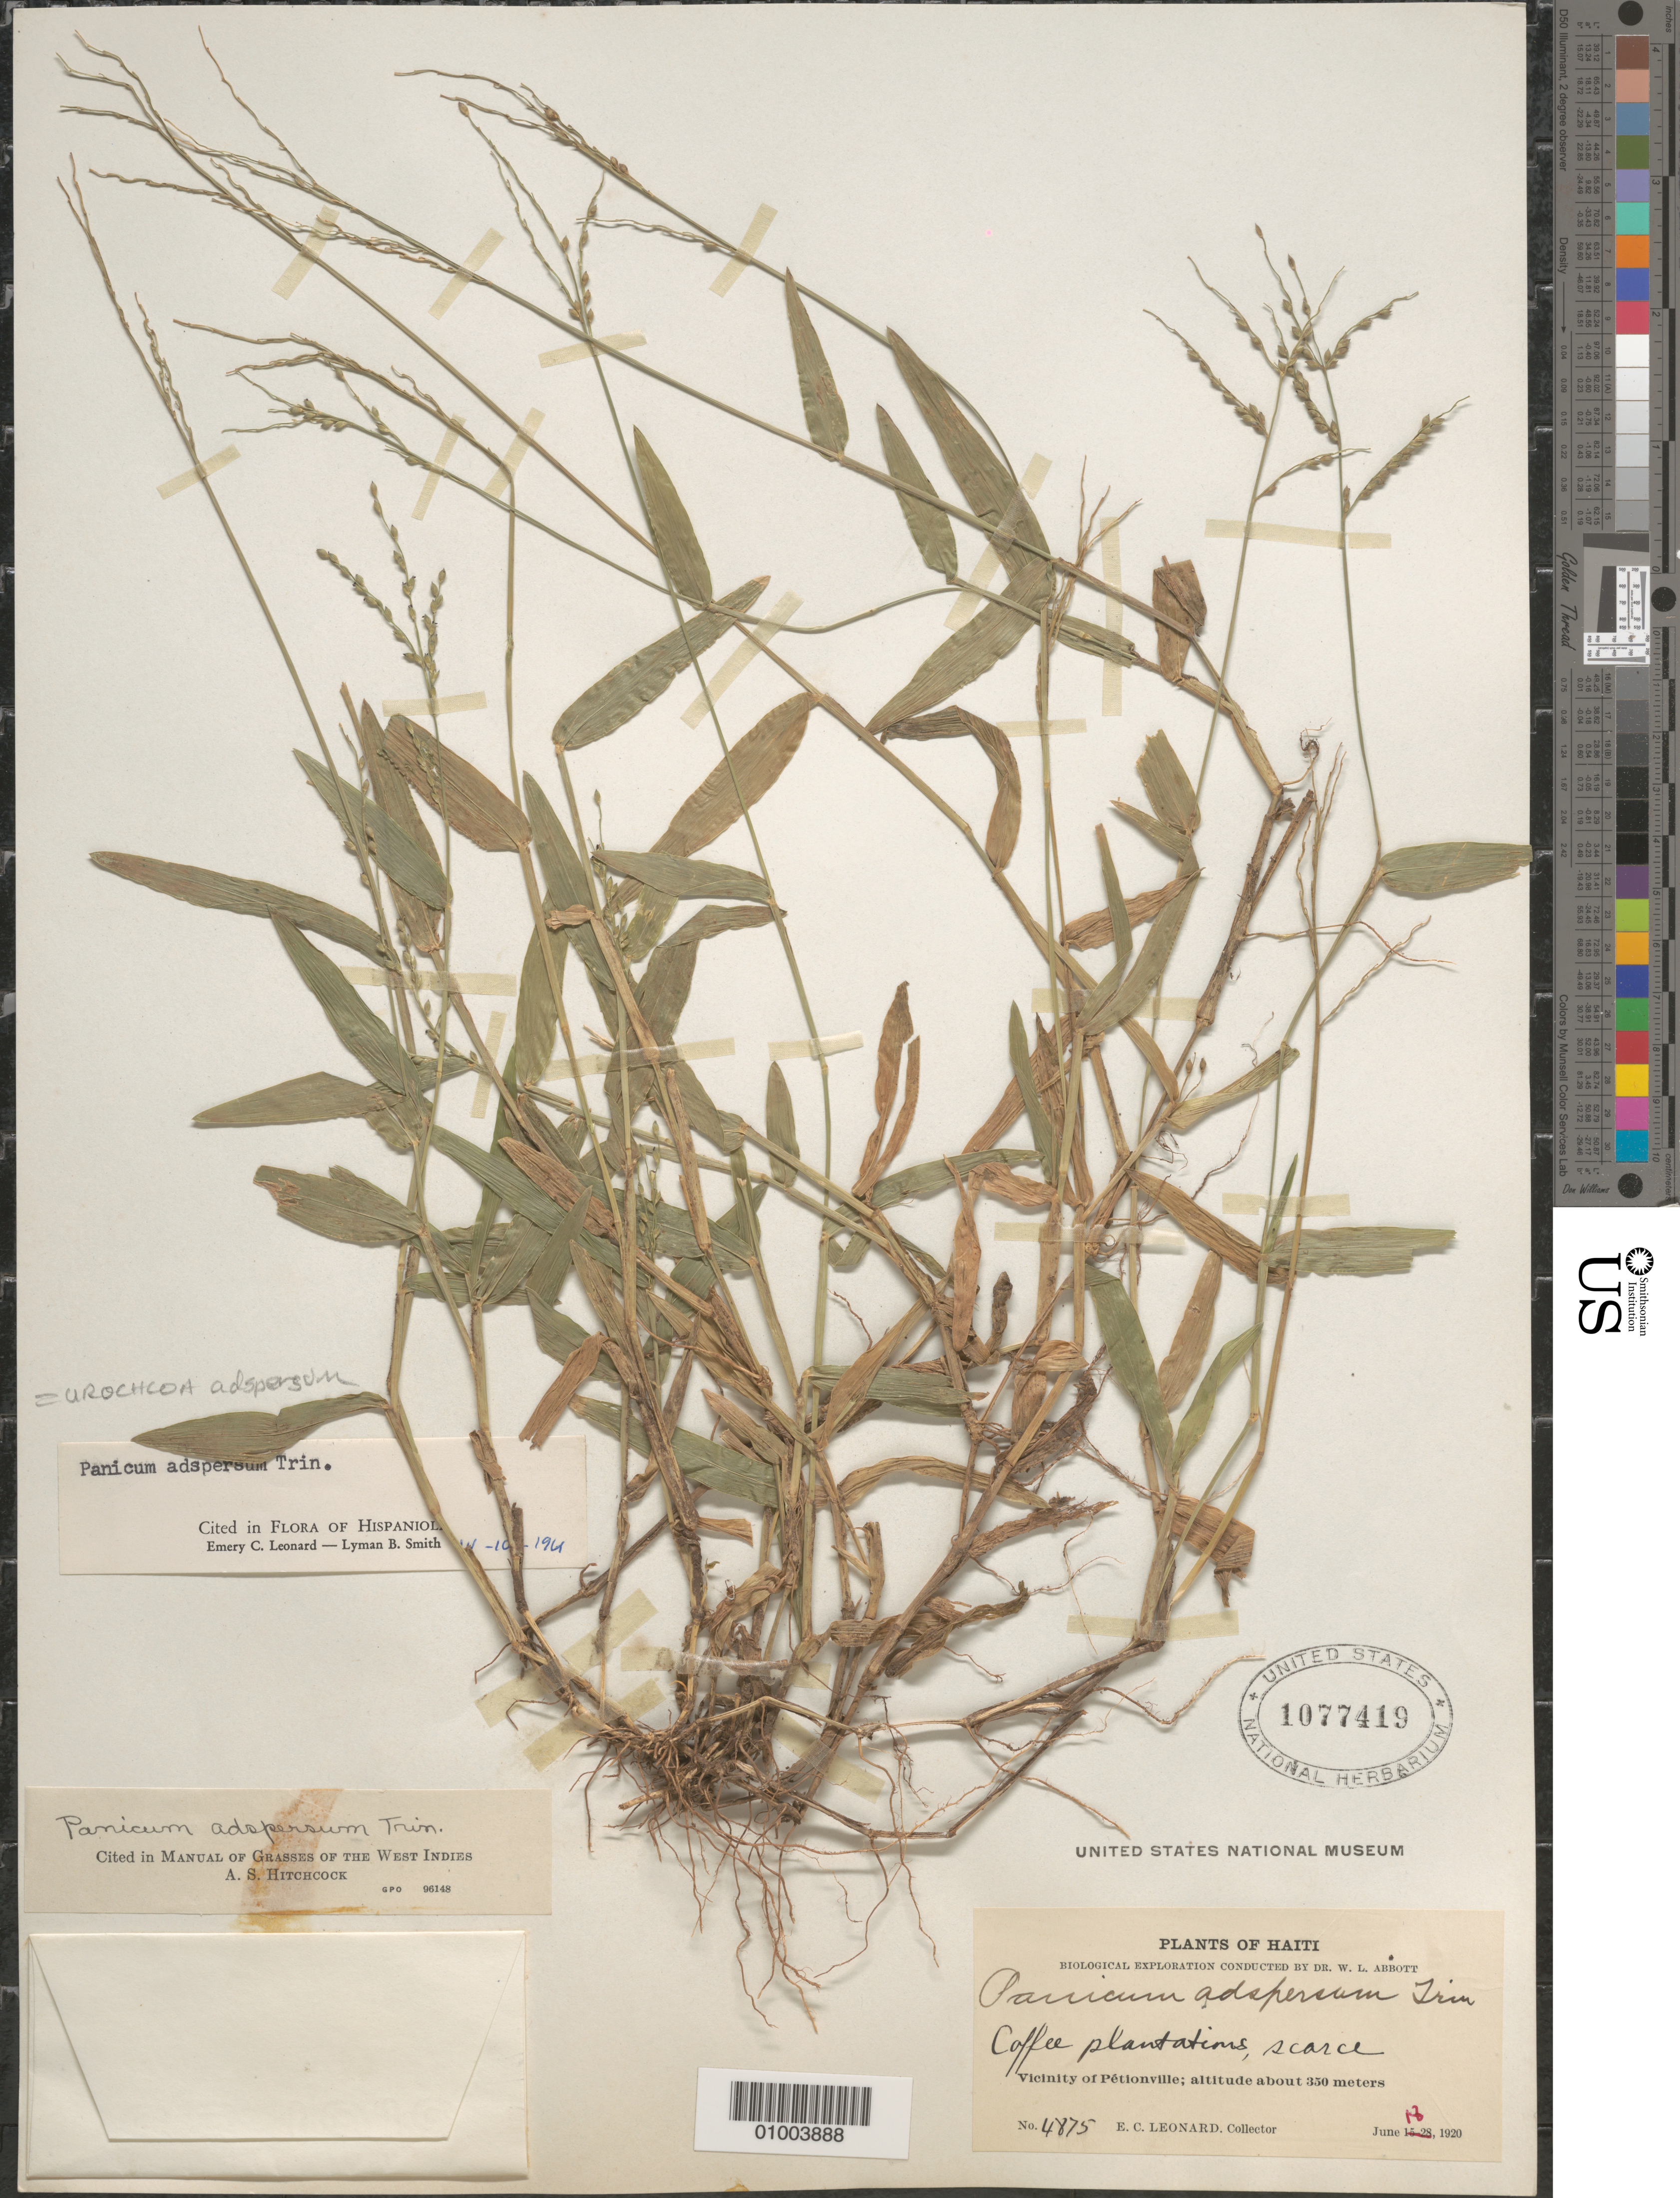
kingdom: Plantae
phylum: Tracheophyta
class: Liliopsida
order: Poales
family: Poaceae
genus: Urochloa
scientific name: Urochloa adspersa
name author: (Trin.) R.D. Webster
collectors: E. C. Leonard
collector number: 4875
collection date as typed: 18 Jun 1920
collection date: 1920-06-18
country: Haiti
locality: Coffee Plantations, scarce. Vicinity of Petionville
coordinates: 0 N, 0 E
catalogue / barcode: US 1077419